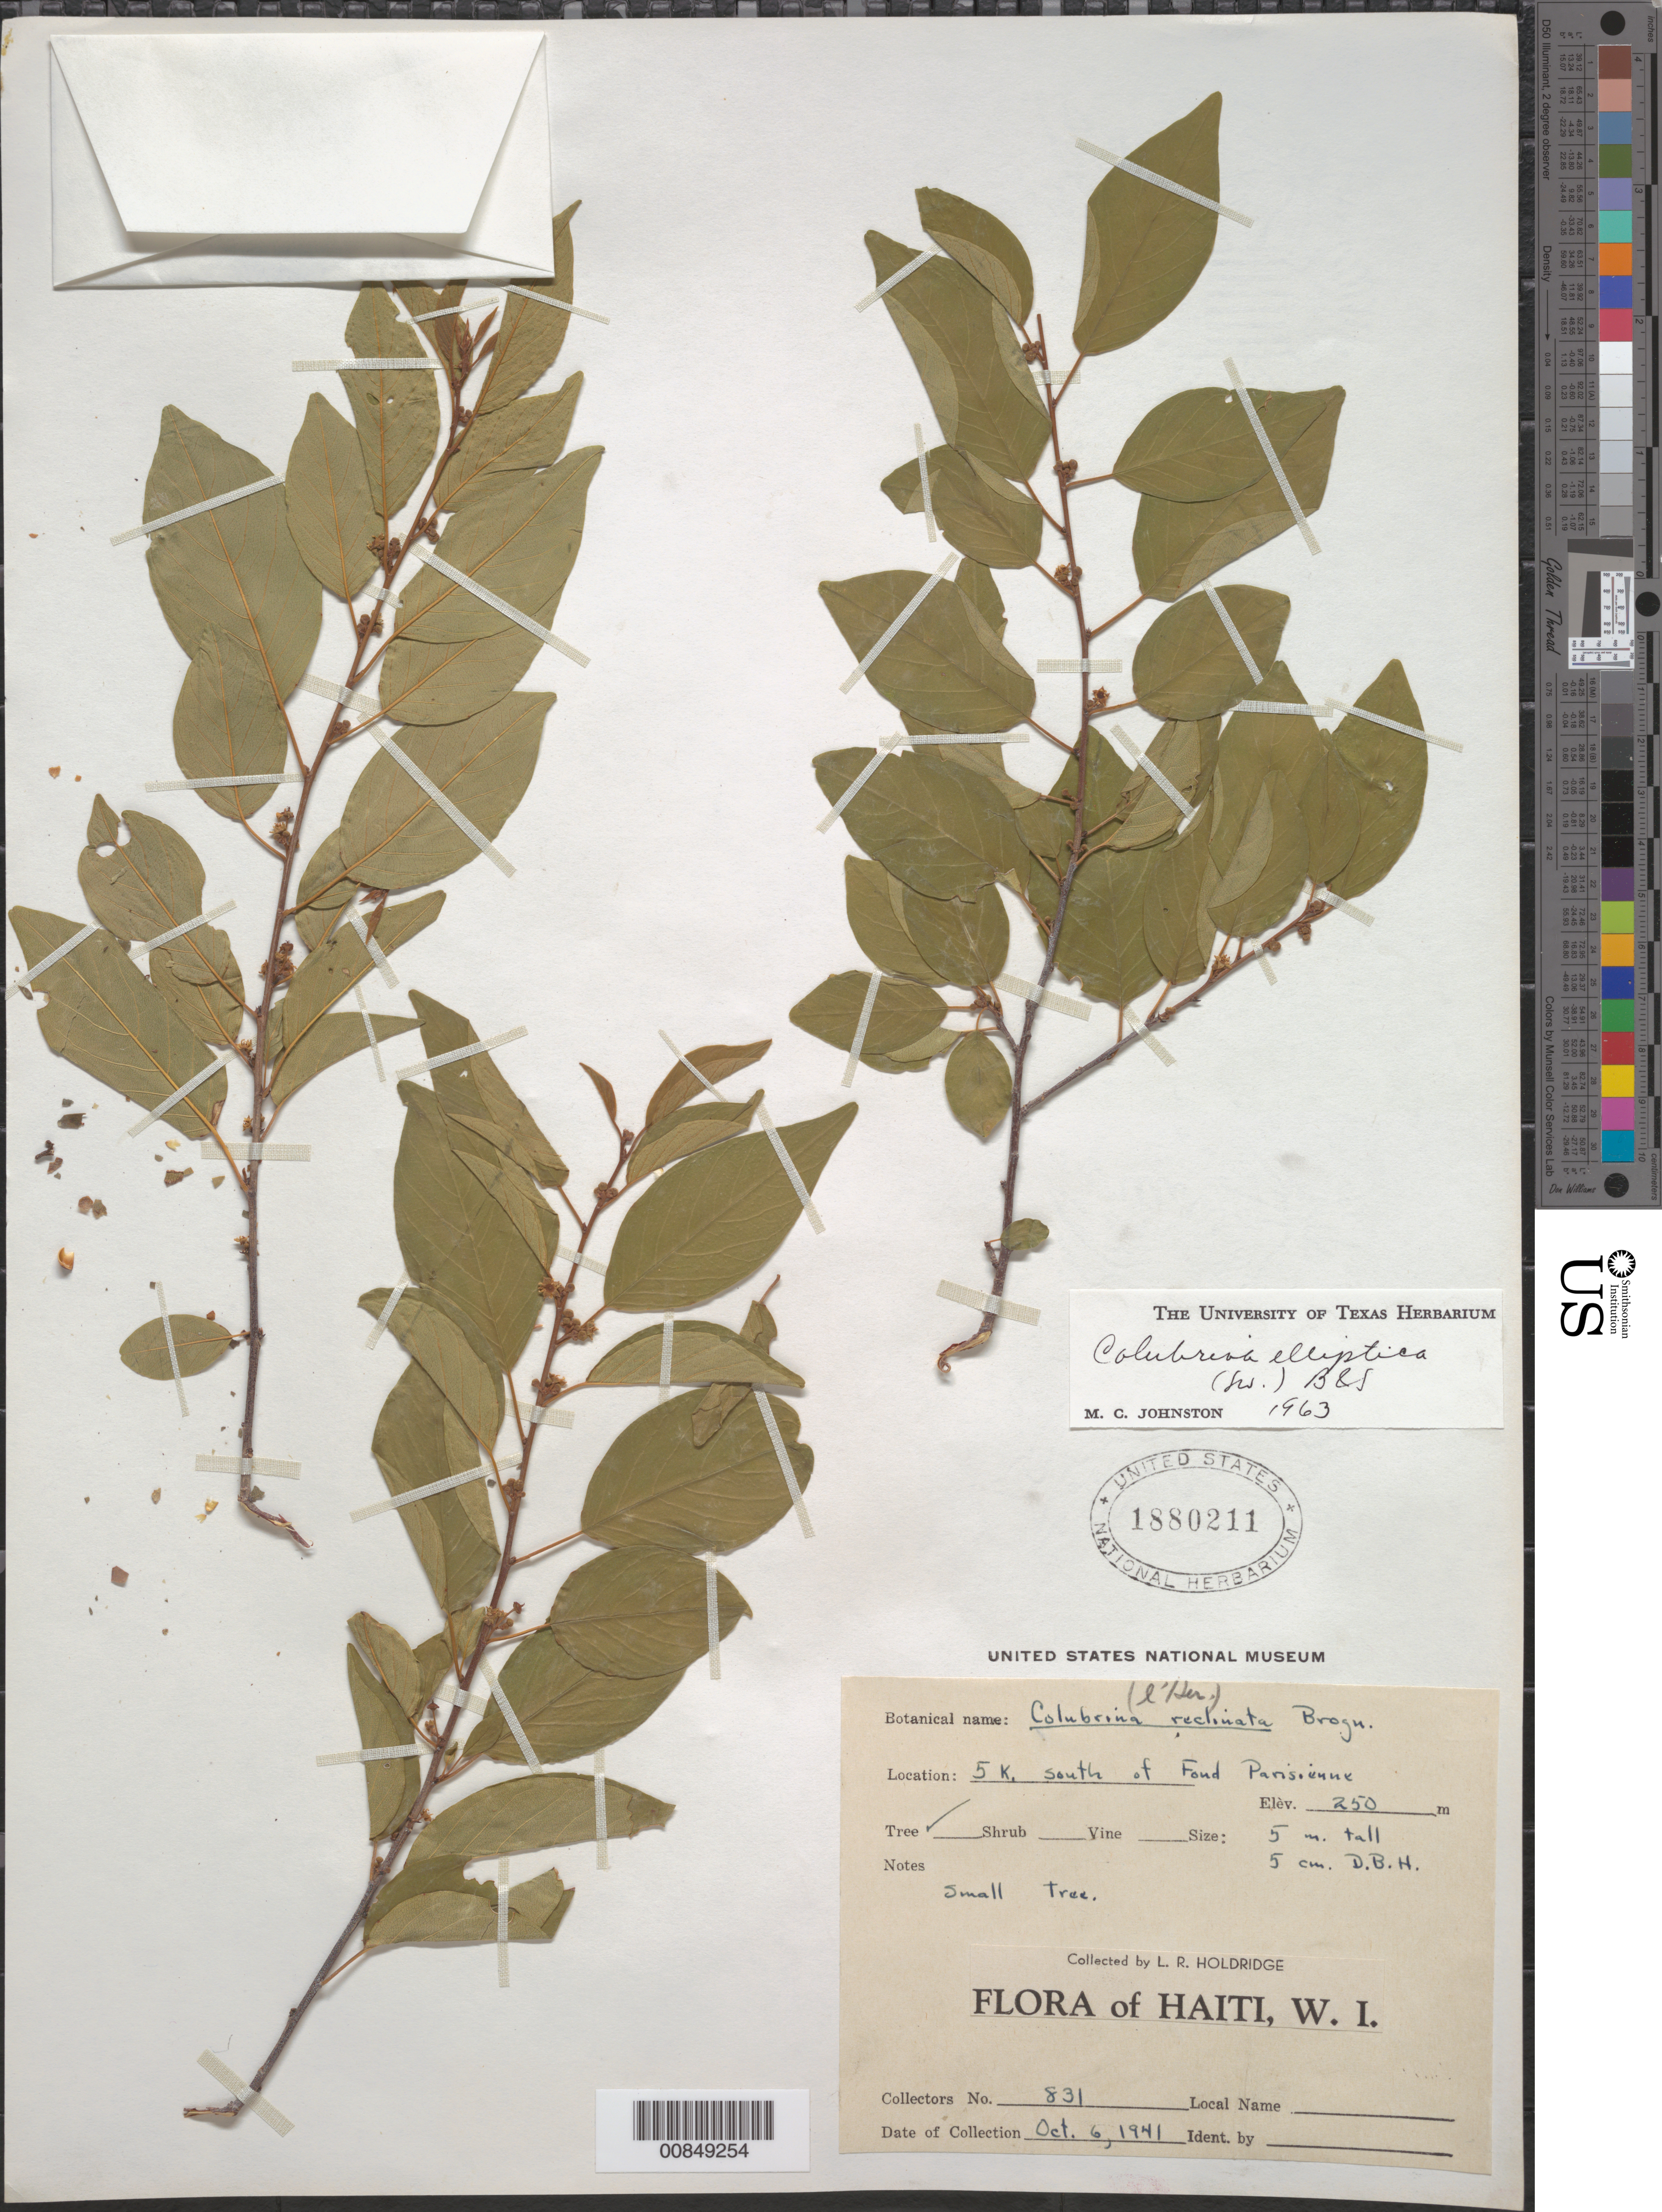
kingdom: Plantae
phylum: Tracheophyta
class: Magnoliopsida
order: Rosales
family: Rhamnaceae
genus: Colubrina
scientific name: Colubrina elliptica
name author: (Sw.) Brizicky & W.L. Stern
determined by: Johnston, Marshall C.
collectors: L. Holdridge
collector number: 831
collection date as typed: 06 Oct 1941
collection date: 1941-10-06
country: Haiti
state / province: Ouest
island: Hispaniola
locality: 5 km S of Fond Parisien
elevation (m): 250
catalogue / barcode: US 1880211